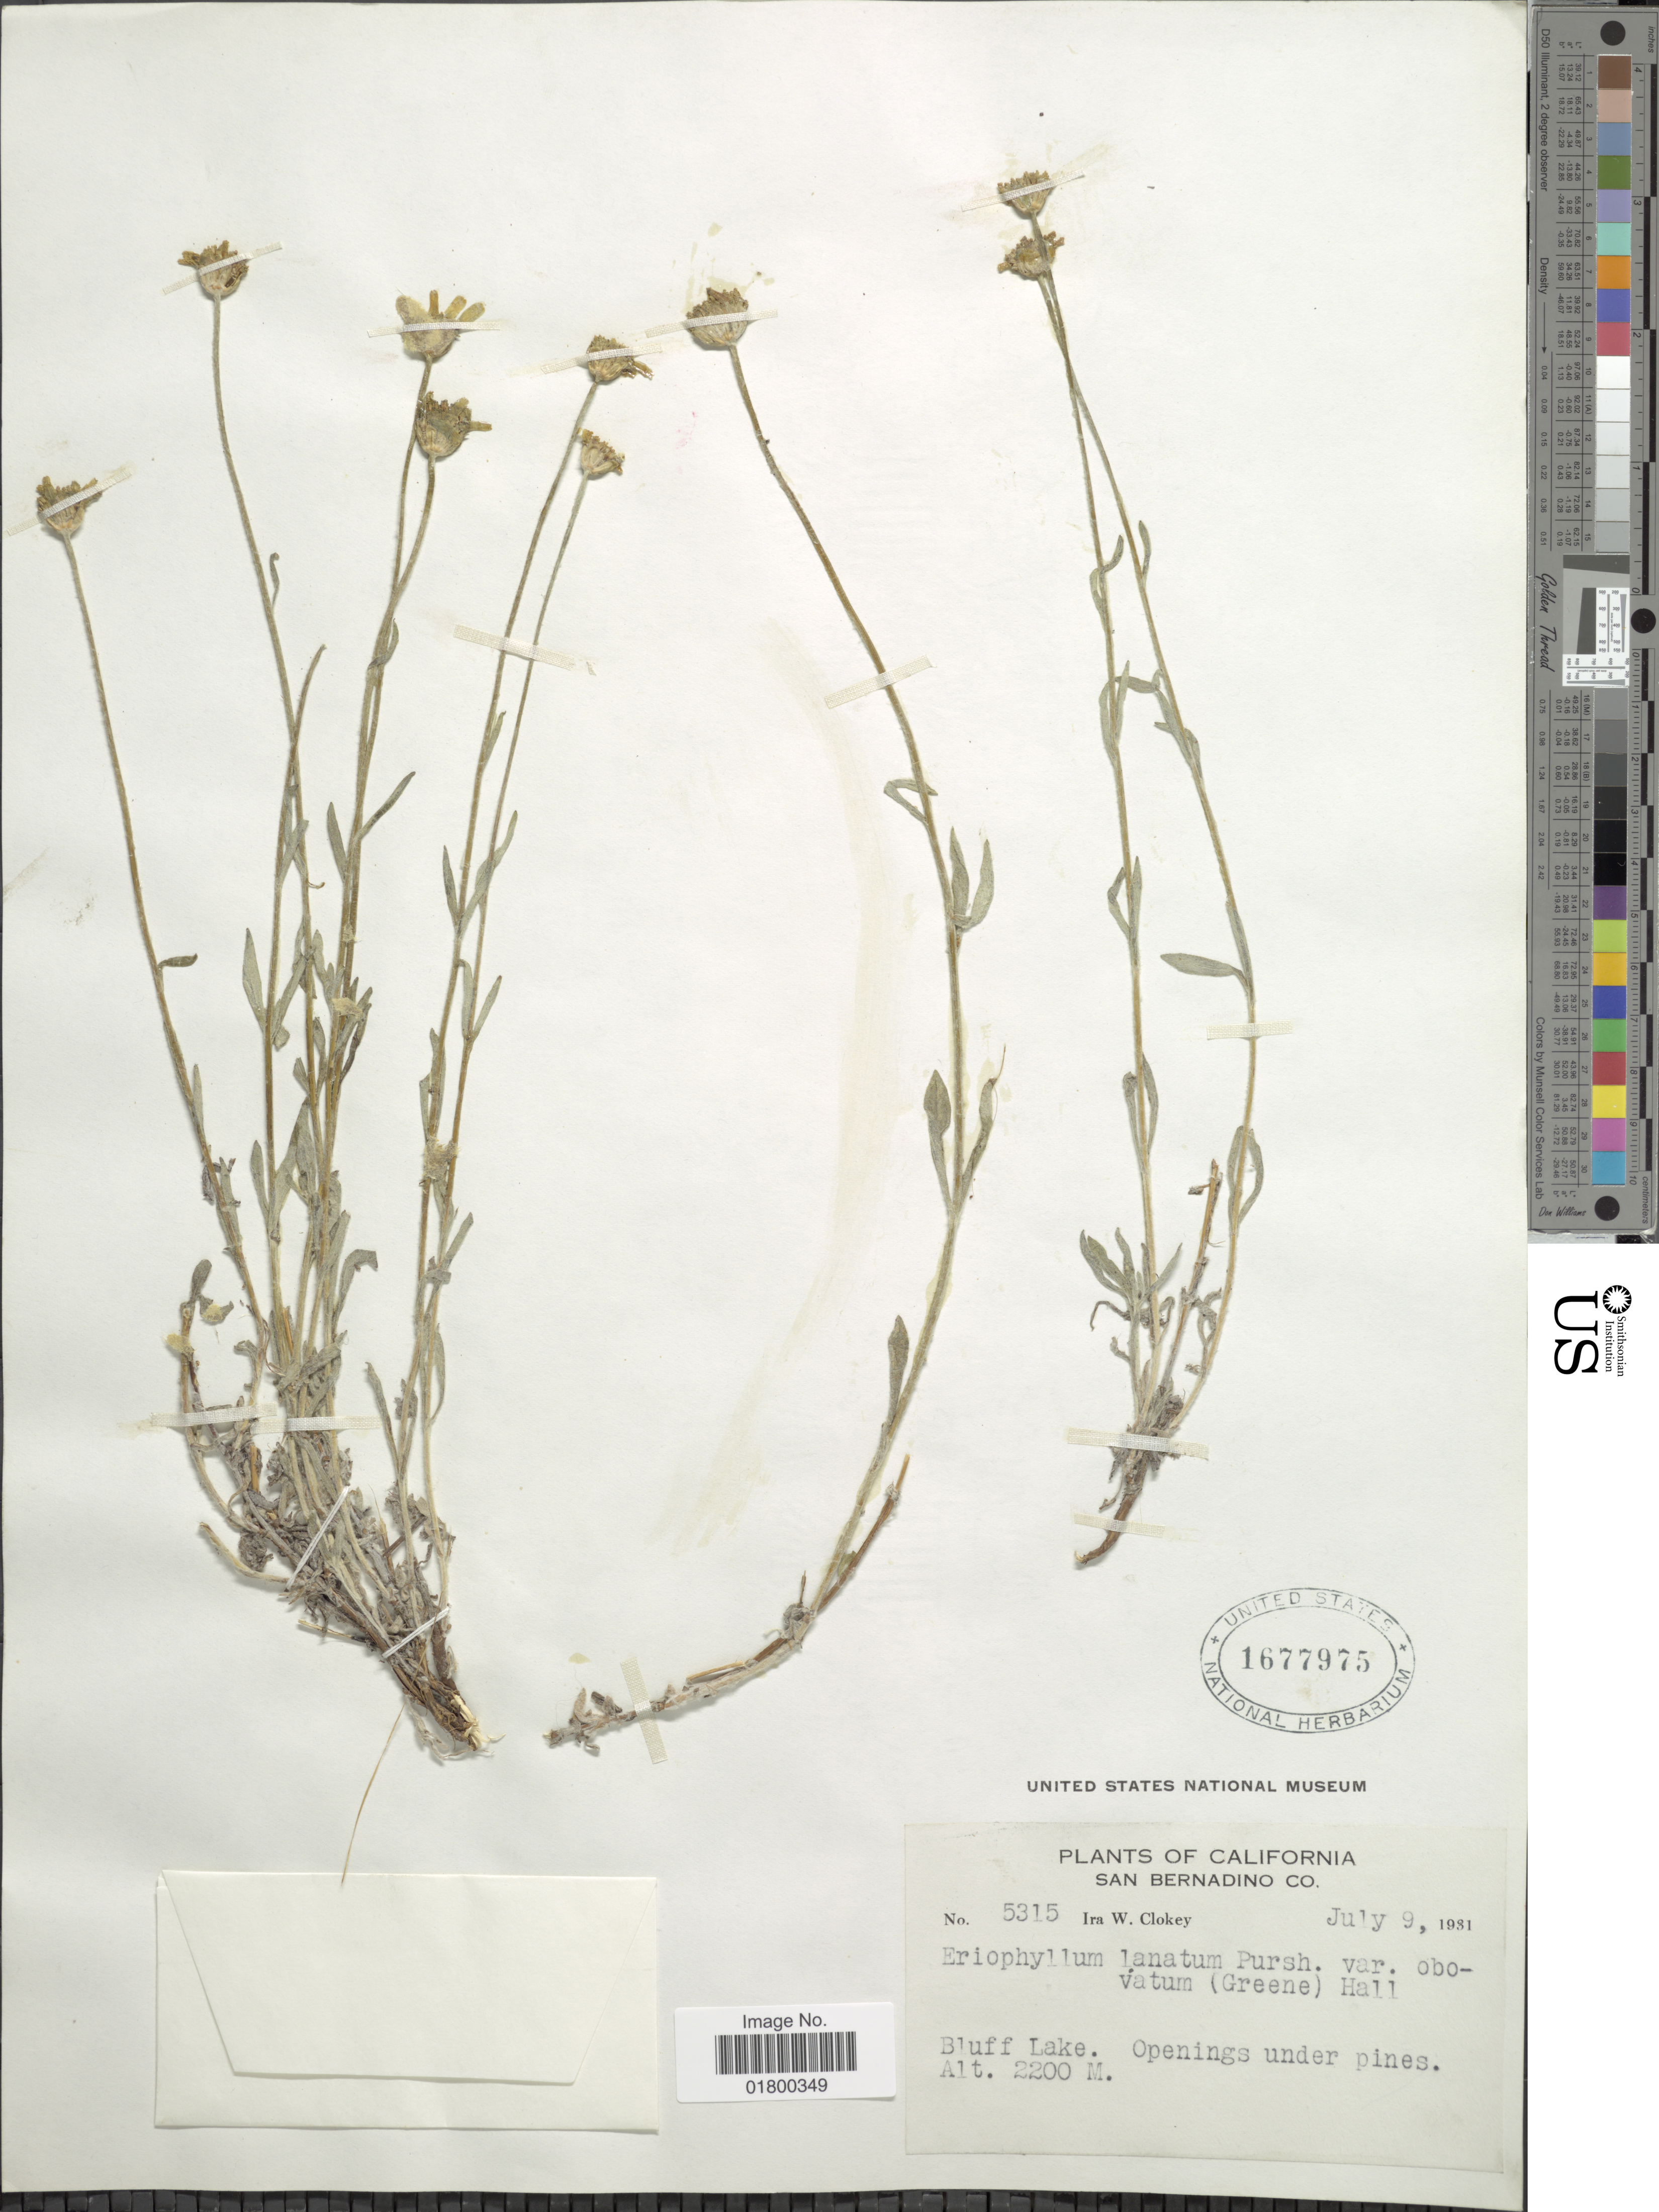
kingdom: Plantae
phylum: Tracheophyta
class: Magnoliopsida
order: Asterales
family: Asteraceae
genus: Eriophyllum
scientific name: Eriophyllum lanatum var. obovatum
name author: (Greene) H.M. Hall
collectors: I. W. Clokey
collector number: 5315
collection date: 1931-07-09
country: United States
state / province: California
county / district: San Bernardino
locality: San Bernardino Co., Bluff Lake, Openings under pines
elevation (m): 2200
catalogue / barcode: US 1677975